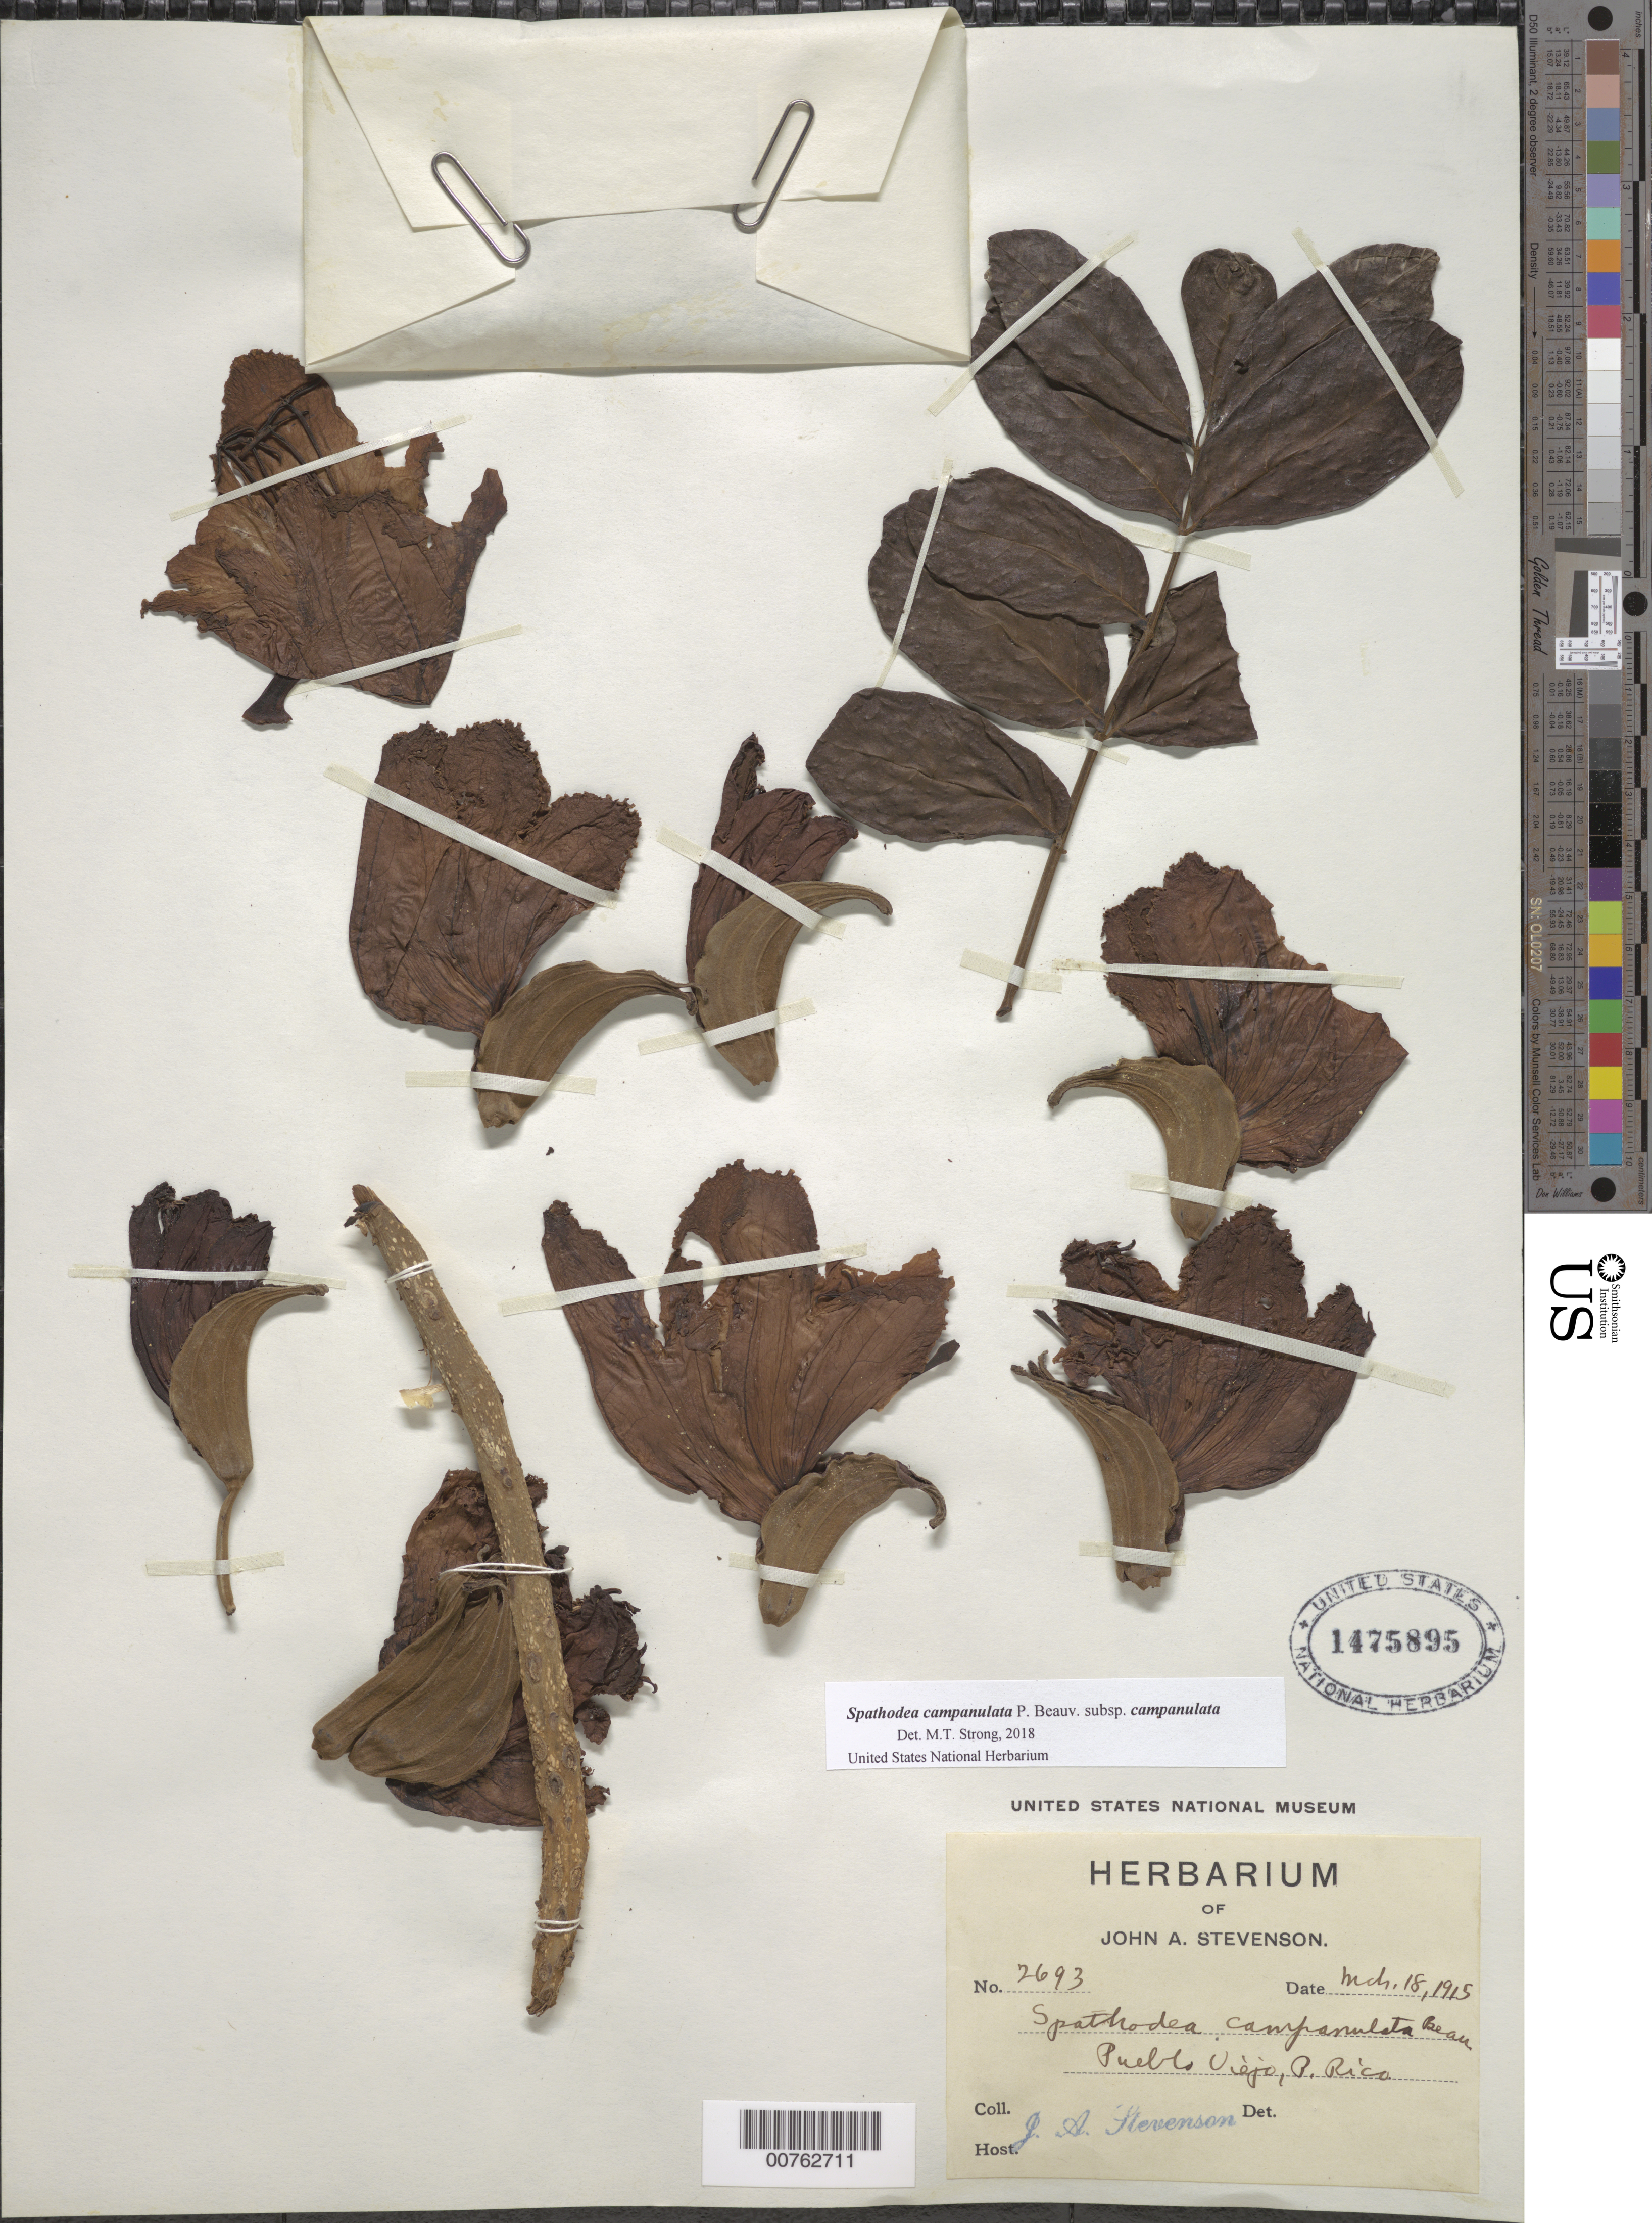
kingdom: Plantae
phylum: Tracheophyta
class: Magnoliopsida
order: Lamiales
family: Bignoniaceae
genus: Spathodea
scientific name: Spathodea campanulata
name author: P. Beauv.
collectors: J. Stevenson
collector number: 2693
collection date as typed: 18 Mar 1915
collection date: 1915-03-18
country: Puerto Rico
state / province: Guaynabo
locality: Pueblo Viejo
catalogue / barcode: US 1475895